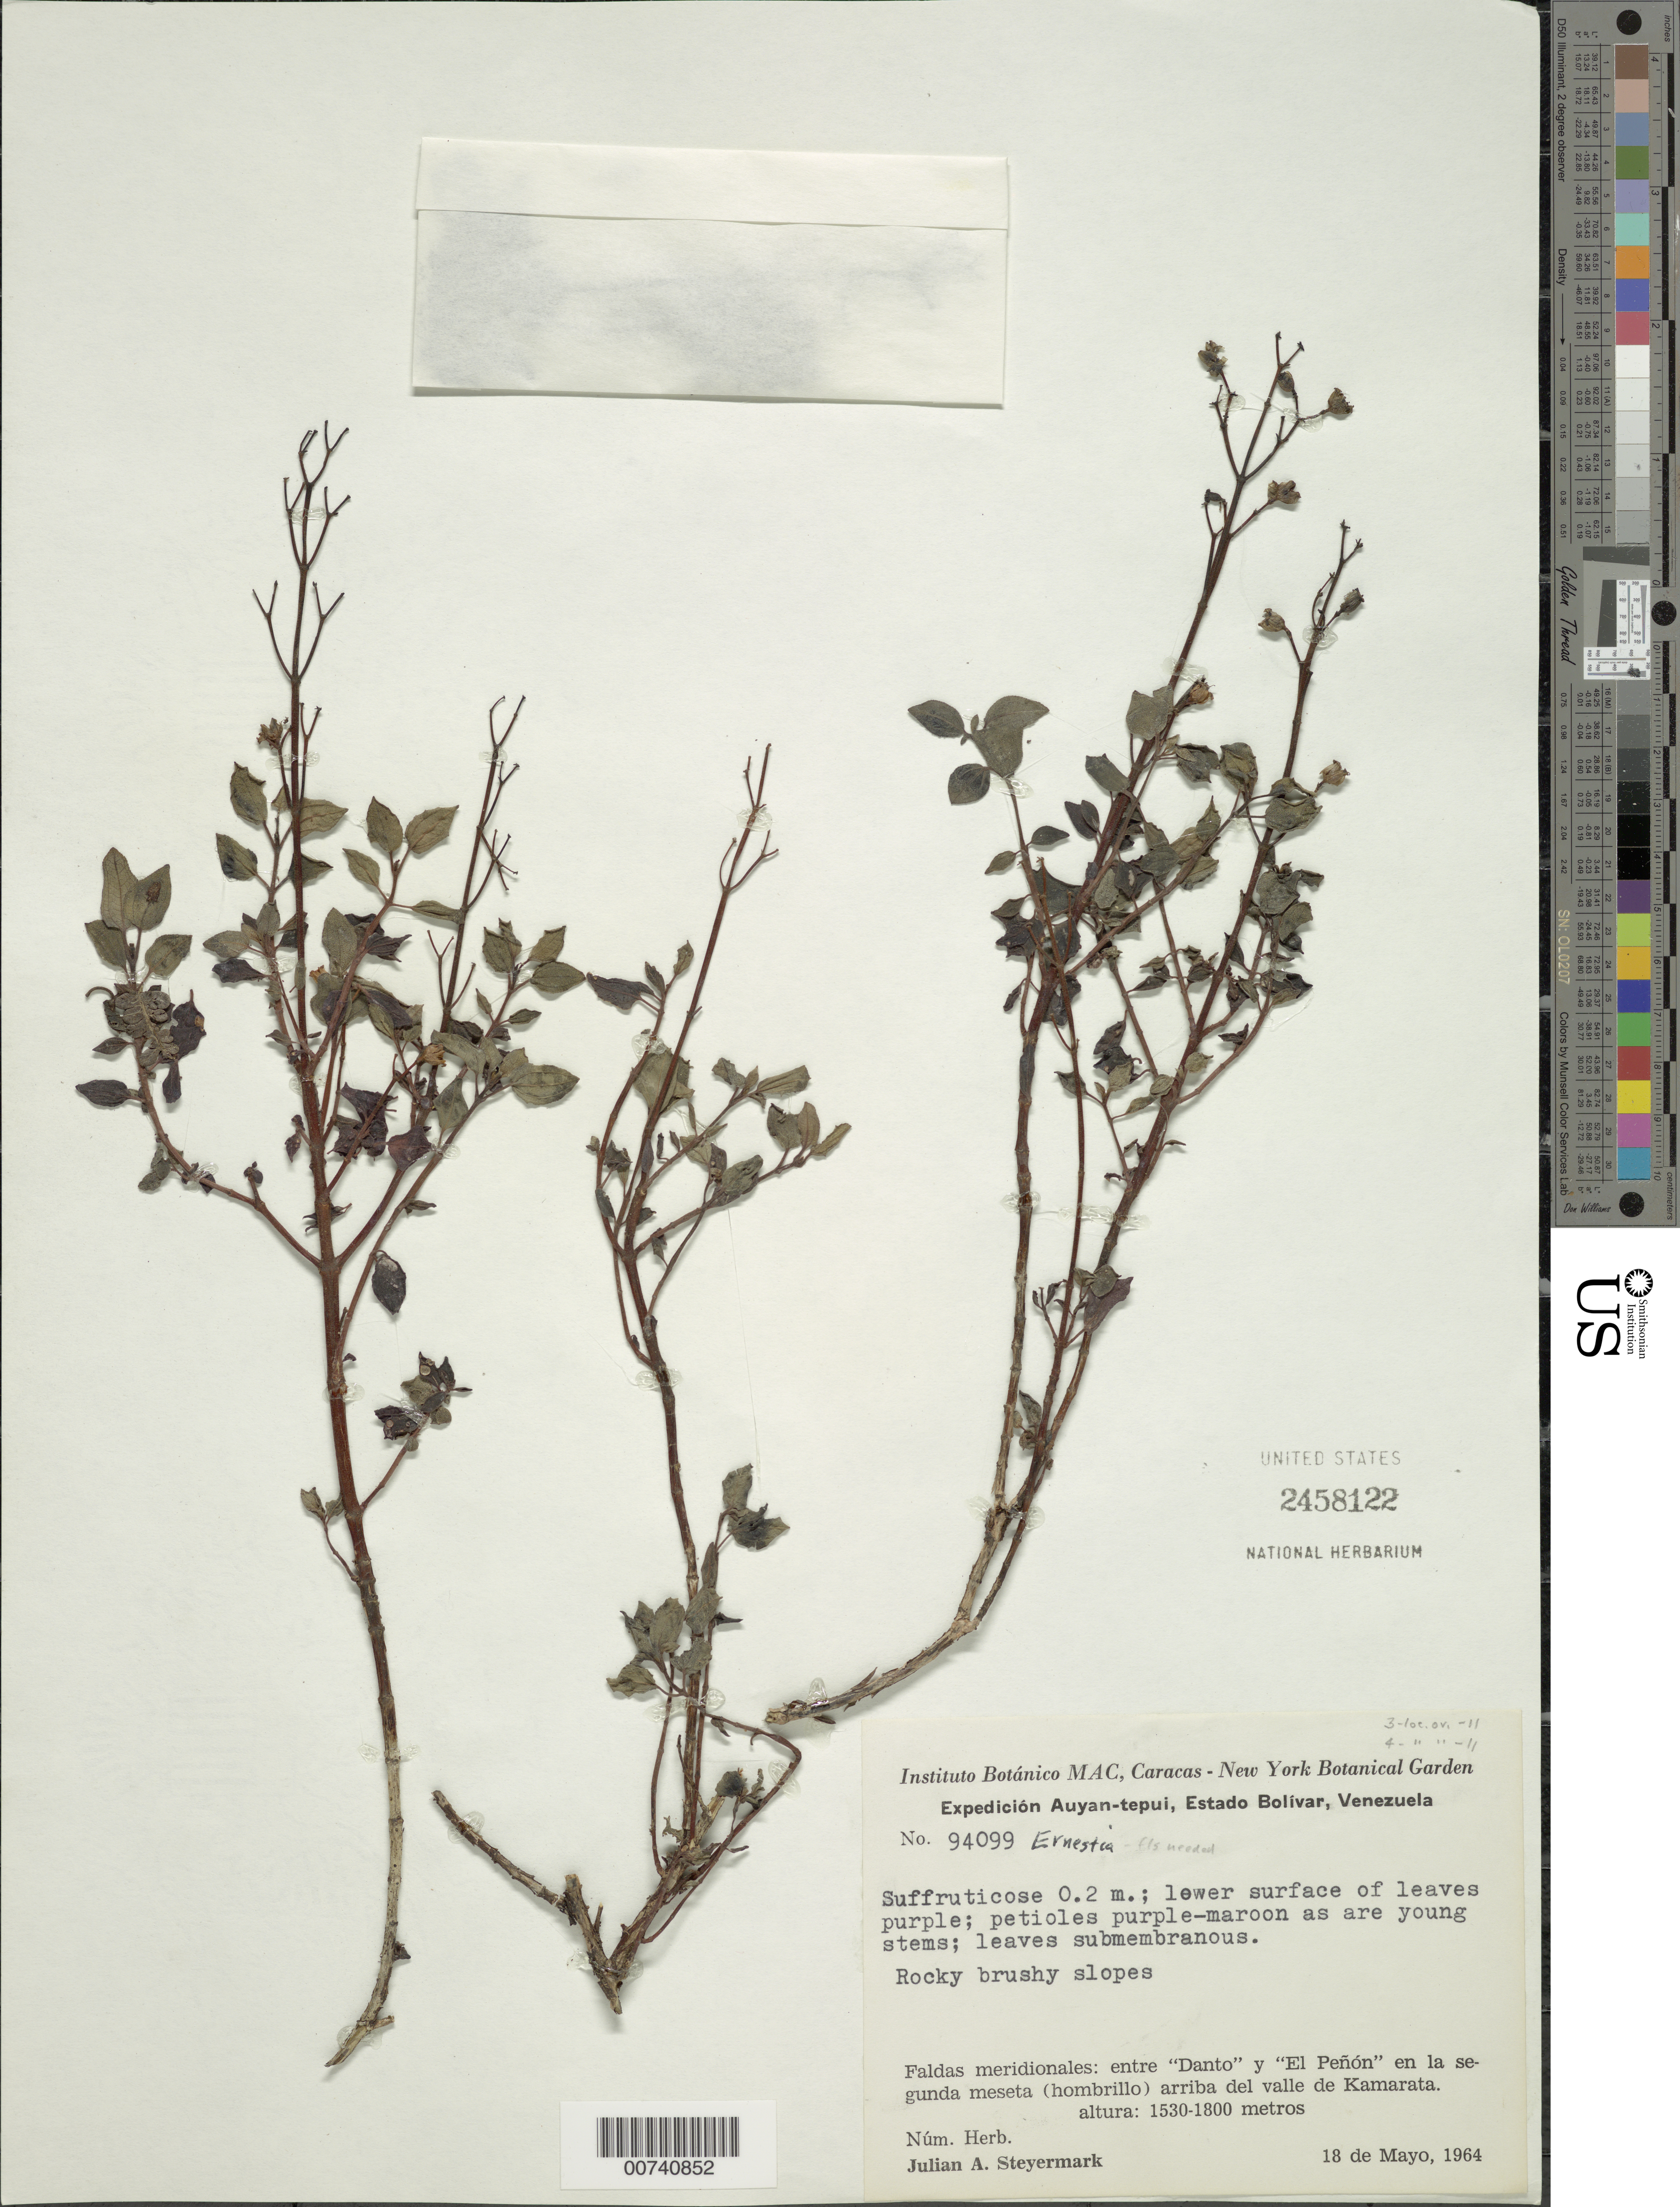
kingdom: Plantae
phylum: Tracheophyta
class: Magnoliopsida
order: Myrtales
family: Melastomataceae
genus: Ernestia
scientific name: Ernestia pullei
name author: Gleason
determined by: Nunes da Silva, Diego, (RB), Jardim Botanico do Rio de Janeiro - Herbario (BRAZIL)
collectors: J. Steyermark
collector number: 94099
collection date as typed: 18-May-64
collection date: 1964-05-18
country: Venezuela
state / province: Bolívar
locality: Auyan-tepuí, between Danto & El Peñón, Kamarata valley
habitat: Rocky brushy slopes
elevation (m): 1530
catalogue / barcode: US 2458122